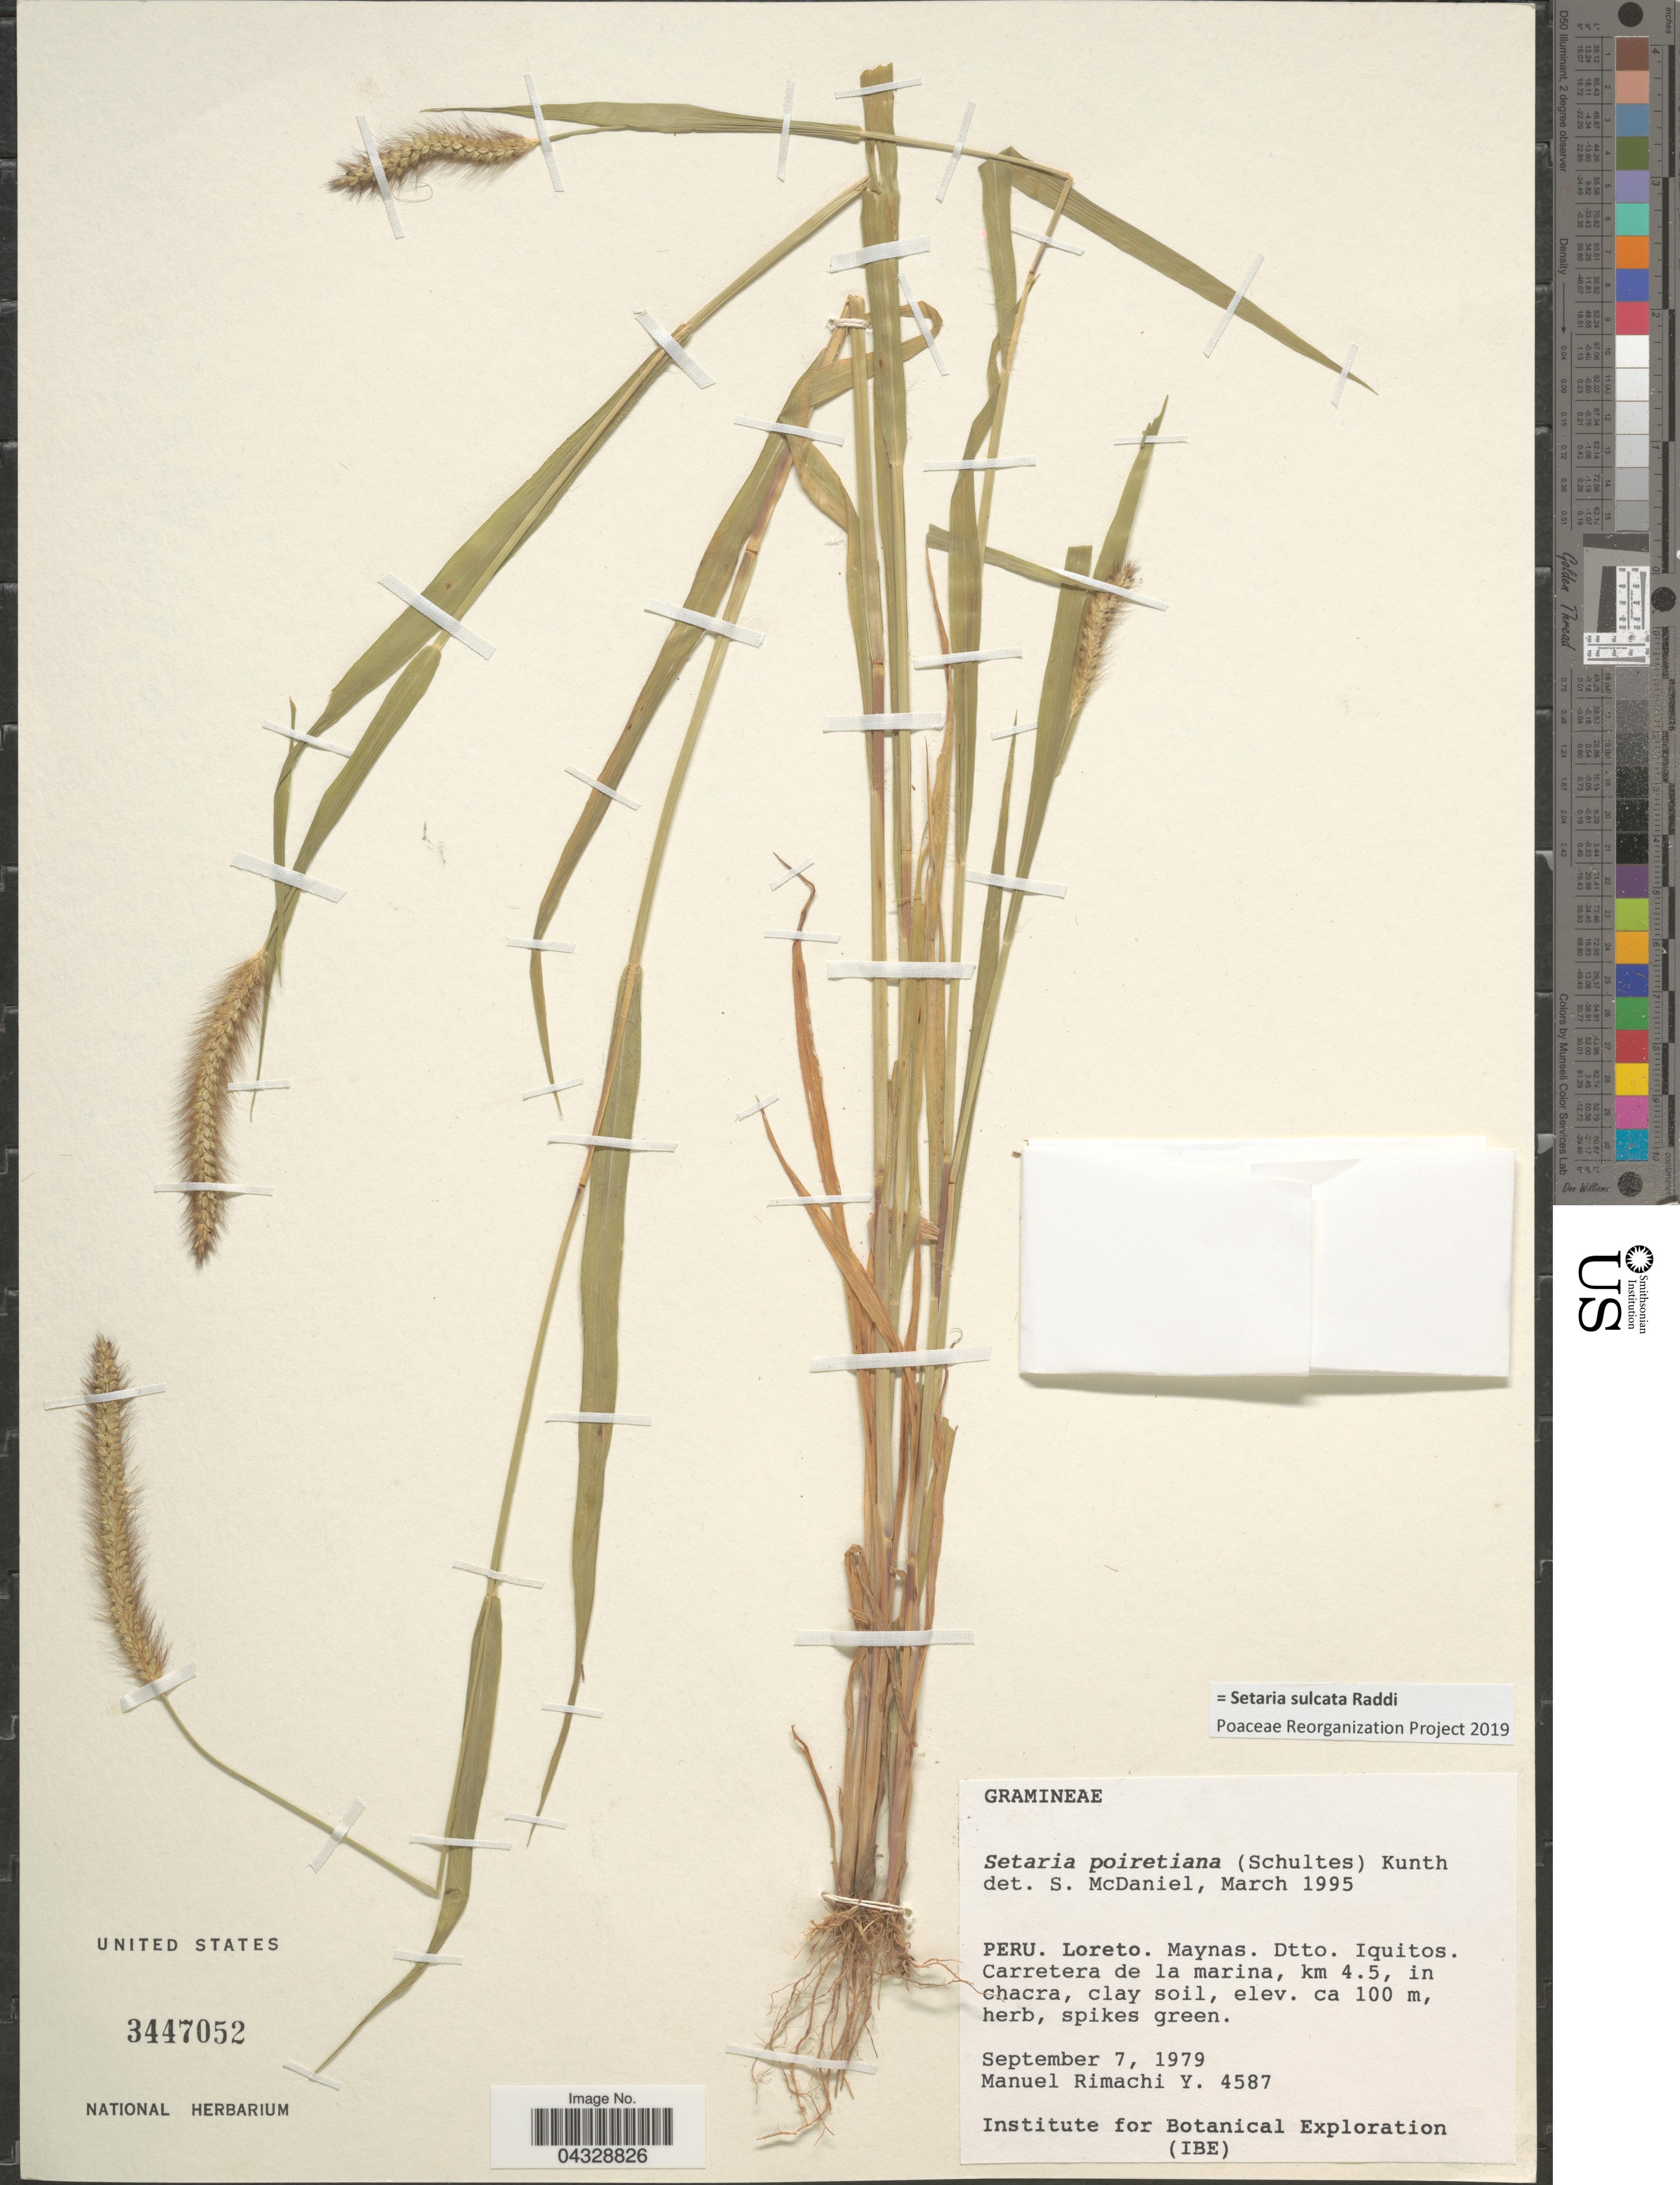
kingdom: Plantae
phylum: Tracheophyta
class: Liliopsida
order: Poales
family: Poaceae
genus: Setaria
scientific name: Setaria sulcata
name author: Raddi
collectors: M. Rimachi Y.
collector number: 4587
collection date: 1979-09-07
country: Peru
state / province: Loreto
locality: Maynas. Dtto. Iquitos. Carretera de la marina, km 4.5, in chacra. Institute for Botanical Exploration (IBE).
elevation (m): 100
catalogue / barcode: US 3447052